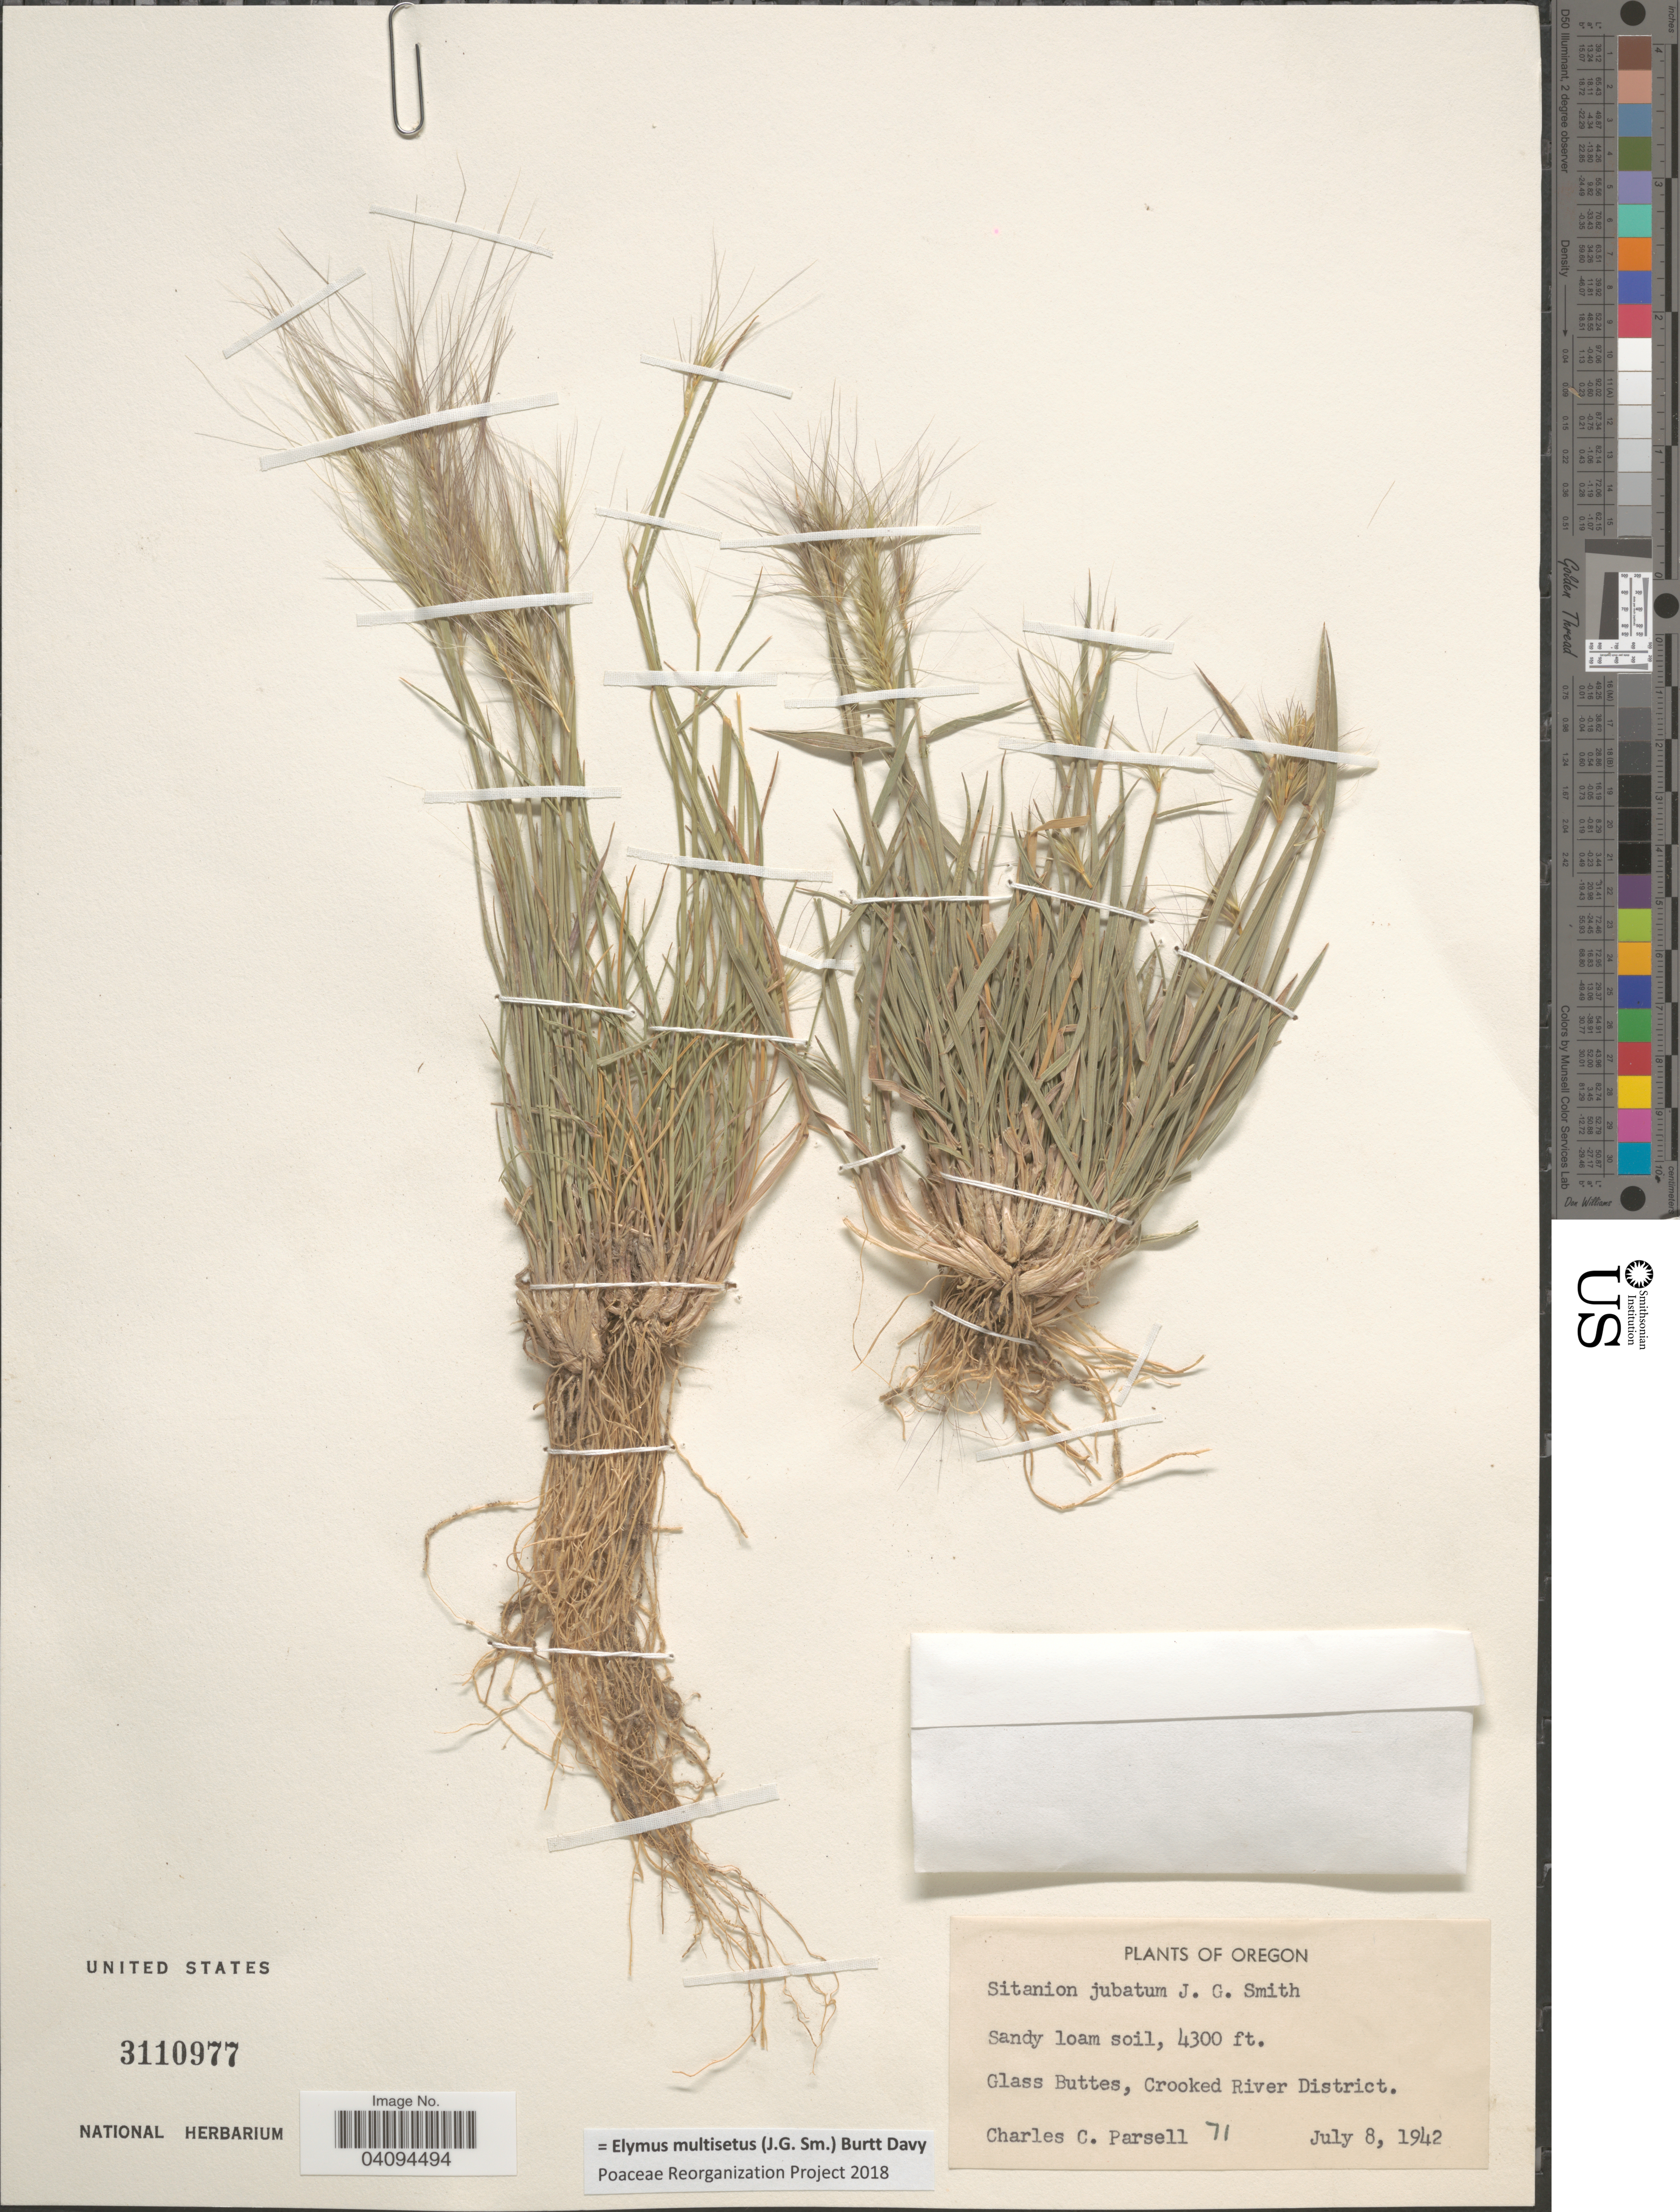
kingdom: Plantae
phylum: Tracheophyta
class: Liliopsida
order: Poales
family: Poaceae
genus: Elymus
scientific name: Elymus multisetus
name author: (J.G. Sm.) Burtt Davy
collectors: C. Parsell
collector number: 71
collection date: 1942-07-08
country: United States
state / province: Oregon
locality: Glass Buttes, Crookes River District.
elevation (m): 1311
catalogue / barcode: US 3110977